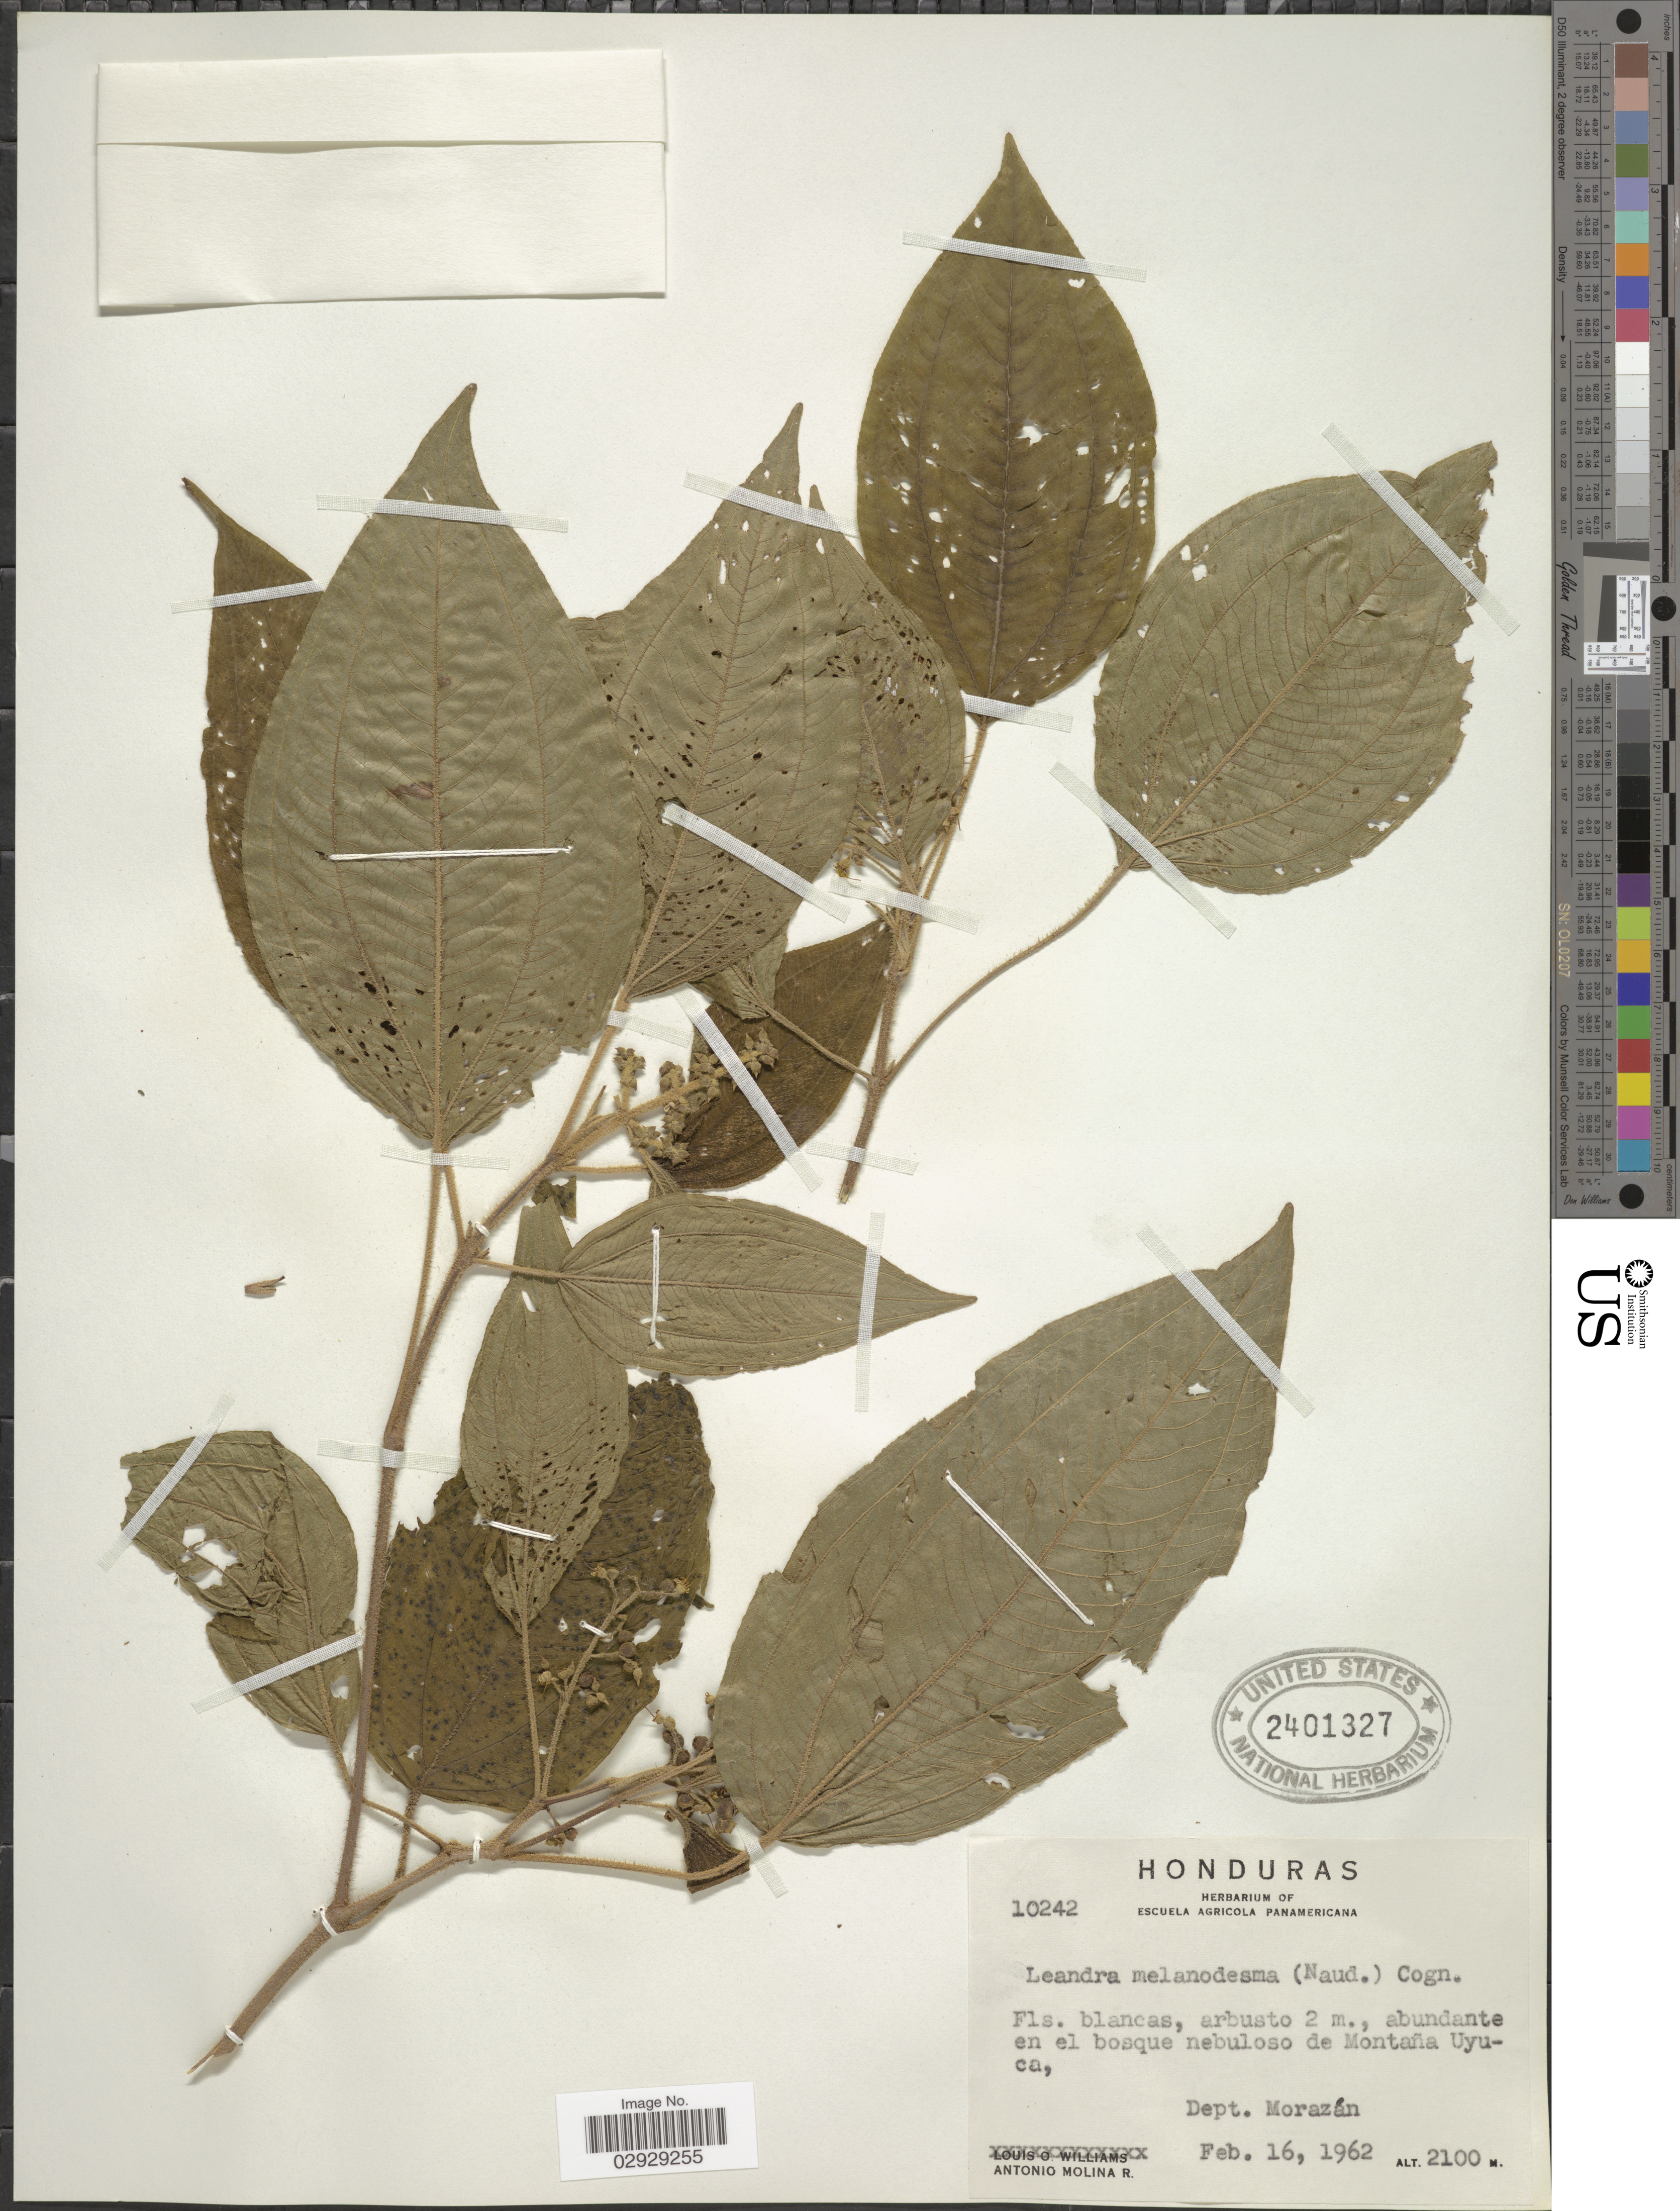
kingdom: Plantae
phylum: Tracheophyta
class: Magnoliopsida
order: Myrtales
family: Melastomataceae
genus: Leandra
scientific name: Leandra melanodesma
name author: (Naudin) Cogn.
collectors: A. Molina R.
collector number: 10242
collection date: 1962-02-16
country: Honduras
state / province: Fco. Morazán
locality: Montaña Uyuca, Dept. Morazán.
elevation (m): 2100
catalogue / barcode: US 2401327